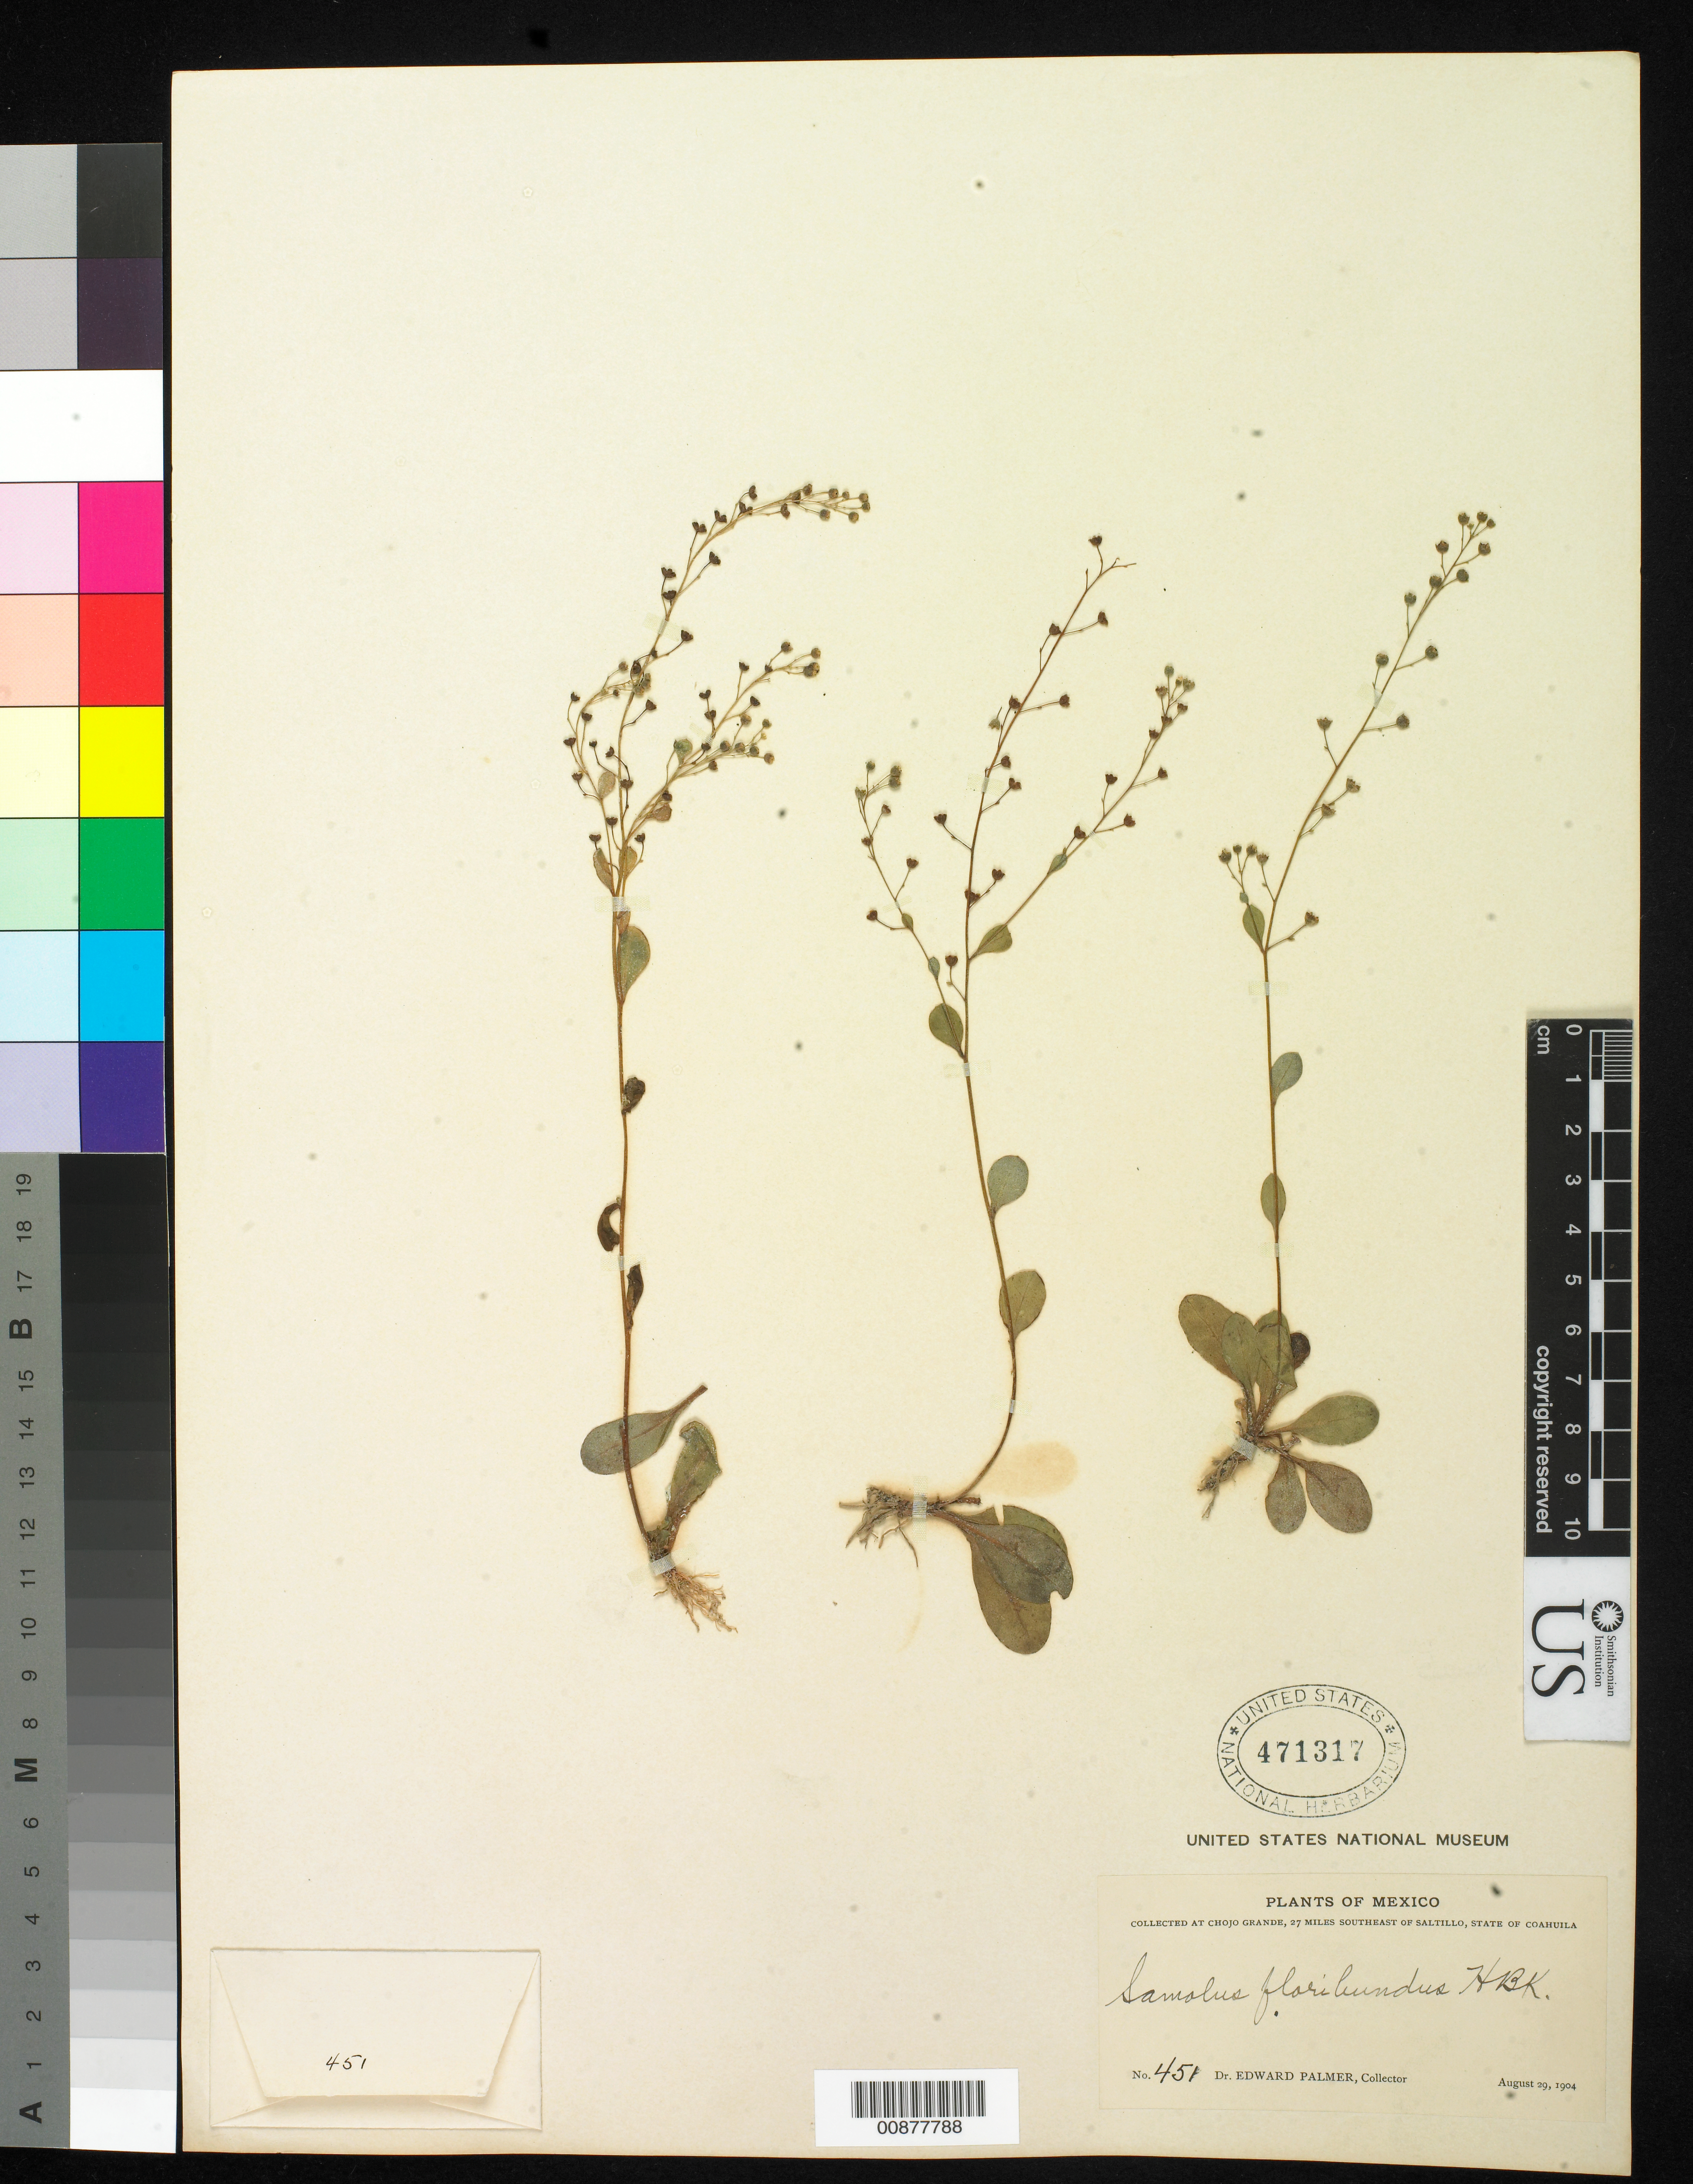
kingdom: Plantae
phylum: Tracheophyta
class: Magnoliopsida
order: Ericales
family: Primulaceae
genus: Samolus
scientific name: Samolus floribundus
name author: Kunth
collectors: E. Palmer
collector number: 451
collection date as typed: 29 Aug 1904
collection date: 1904-08-29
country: Mexico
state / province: Coahuila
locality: Chojo Grande, 27 miles southeast of Saltillo, Coahuila.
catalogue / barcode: US 471317